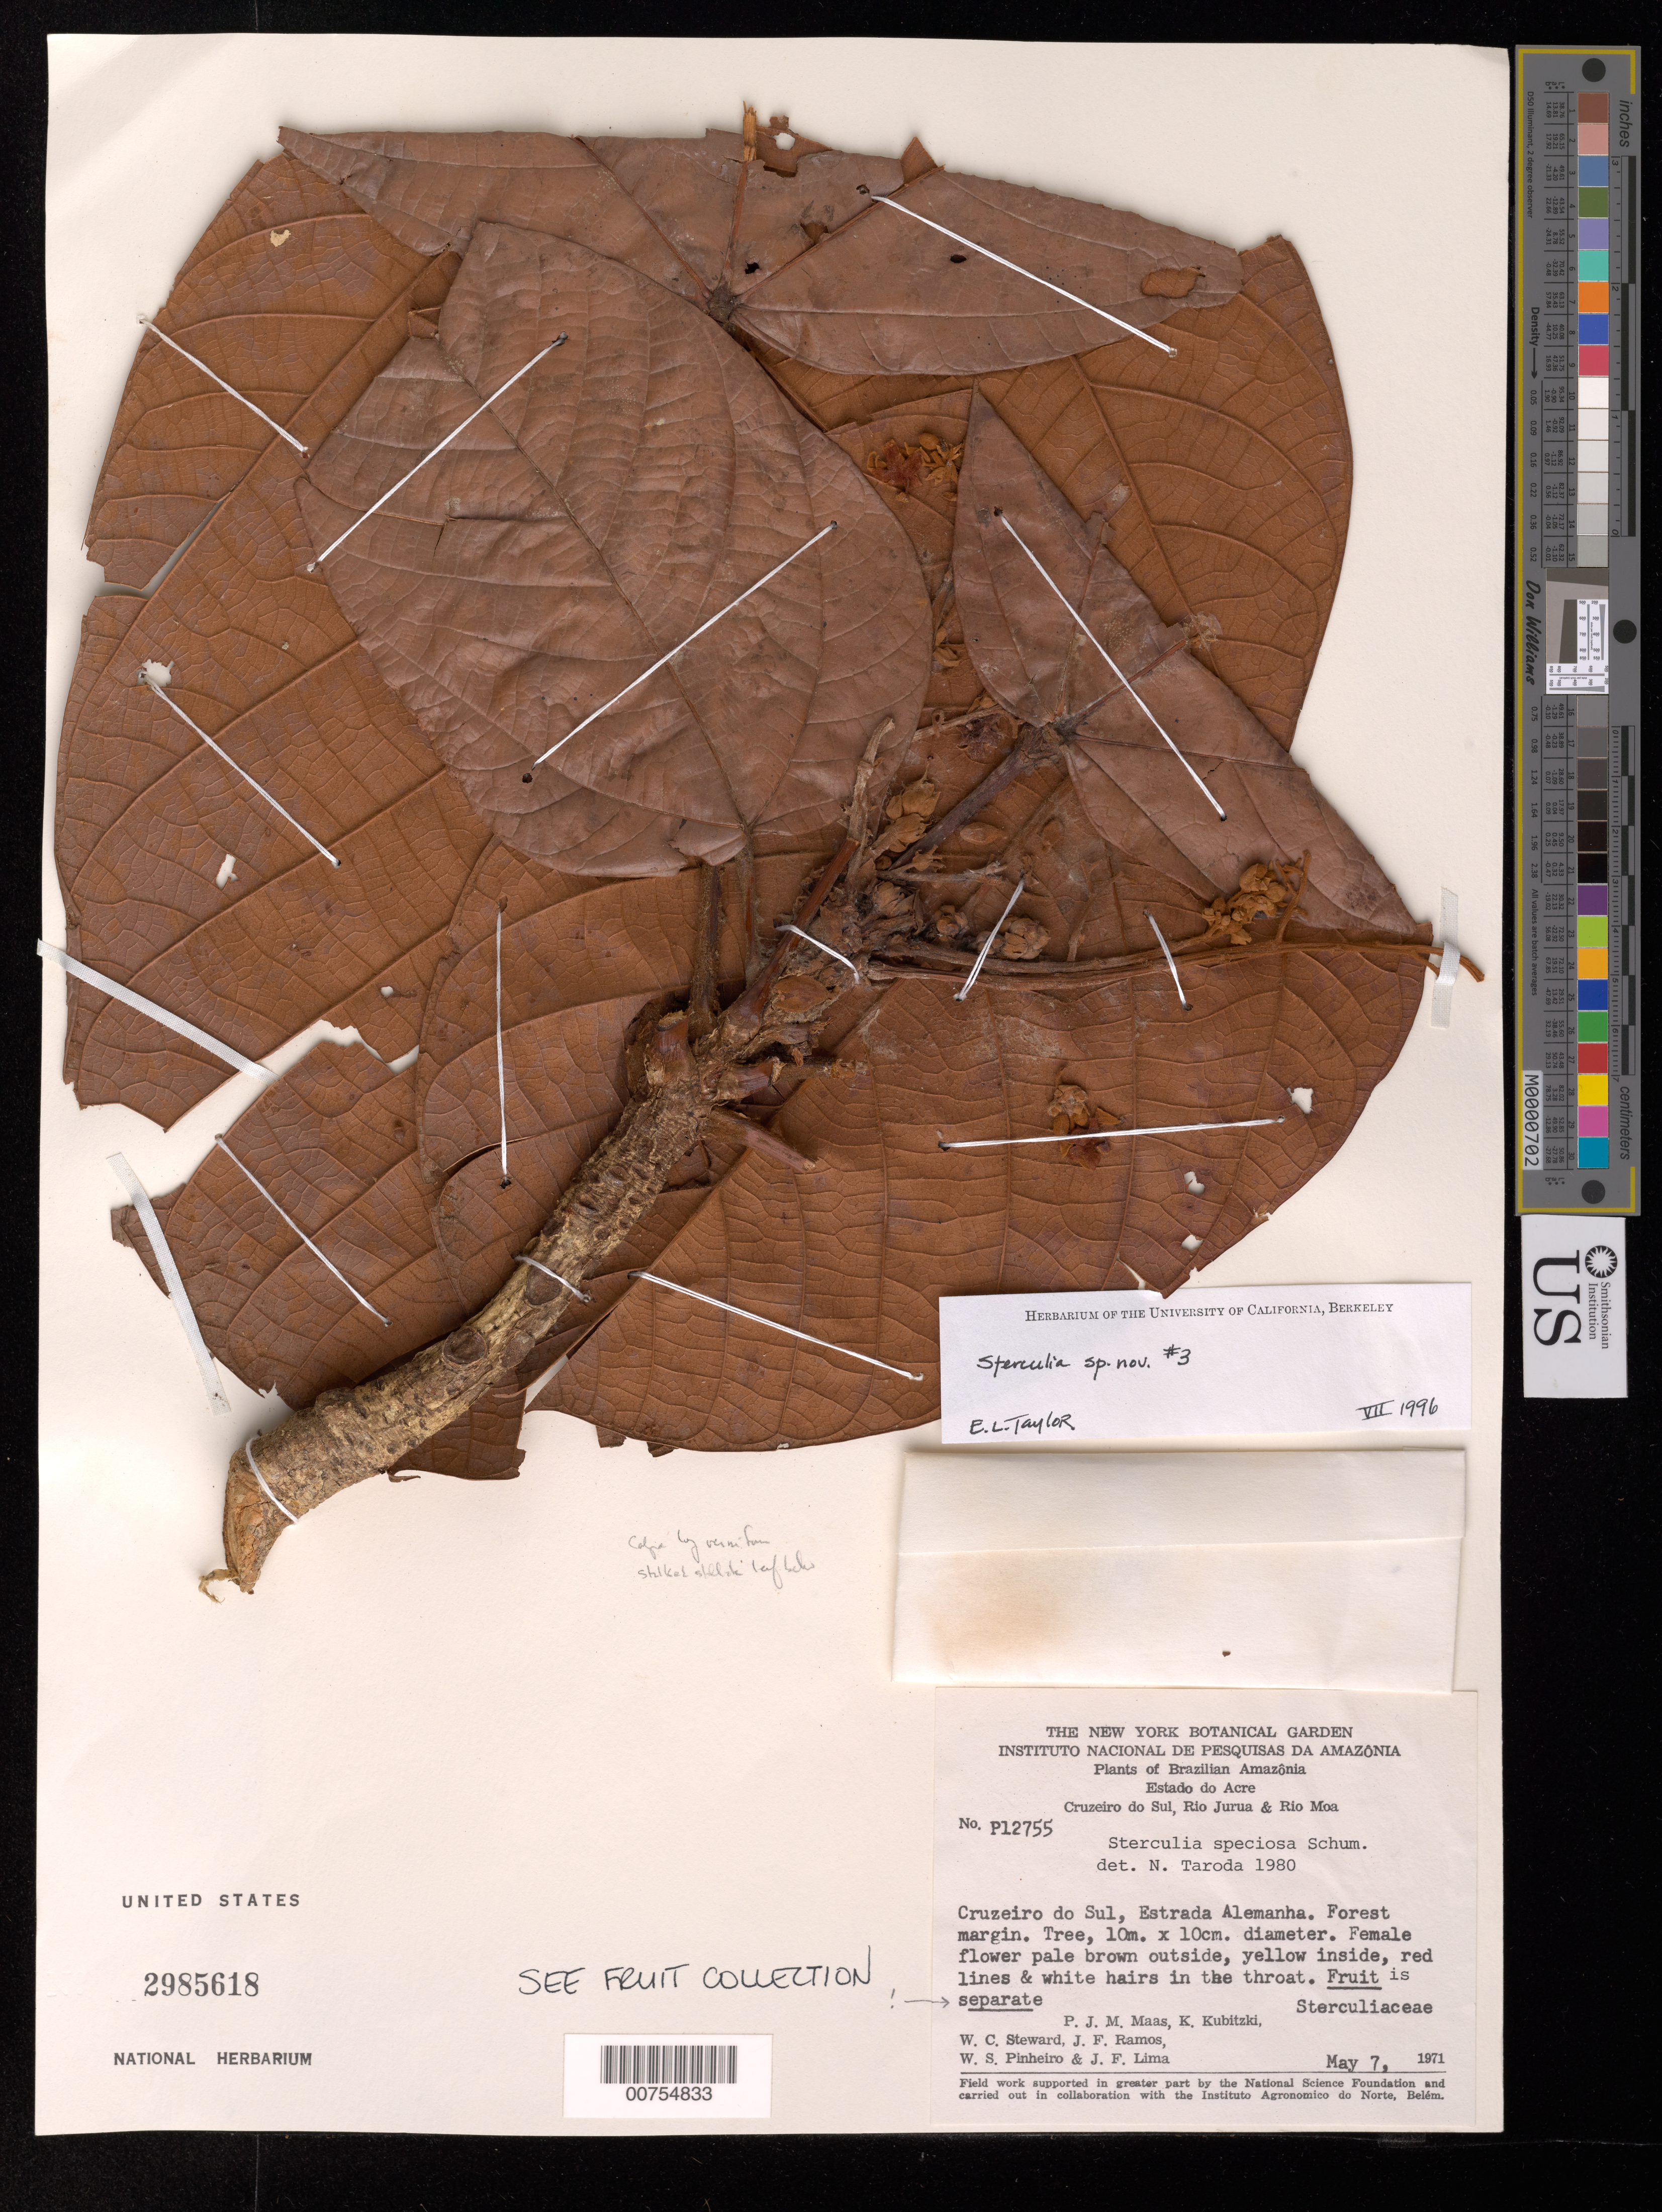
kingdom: Plantae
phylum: Tracheophyta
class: Magnoliopsida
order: Malvales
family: Malvaceae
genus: Sterculia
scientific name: Sterculia sp.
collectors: P. Maas & et al.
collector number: P12755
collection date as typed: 07 May 1971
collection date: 1971-05-07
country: Brazil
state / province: Acre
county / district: Cruzeiro do Sul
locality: Estrada Alemanha.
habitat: Forest margin.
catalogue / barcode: US 2985618